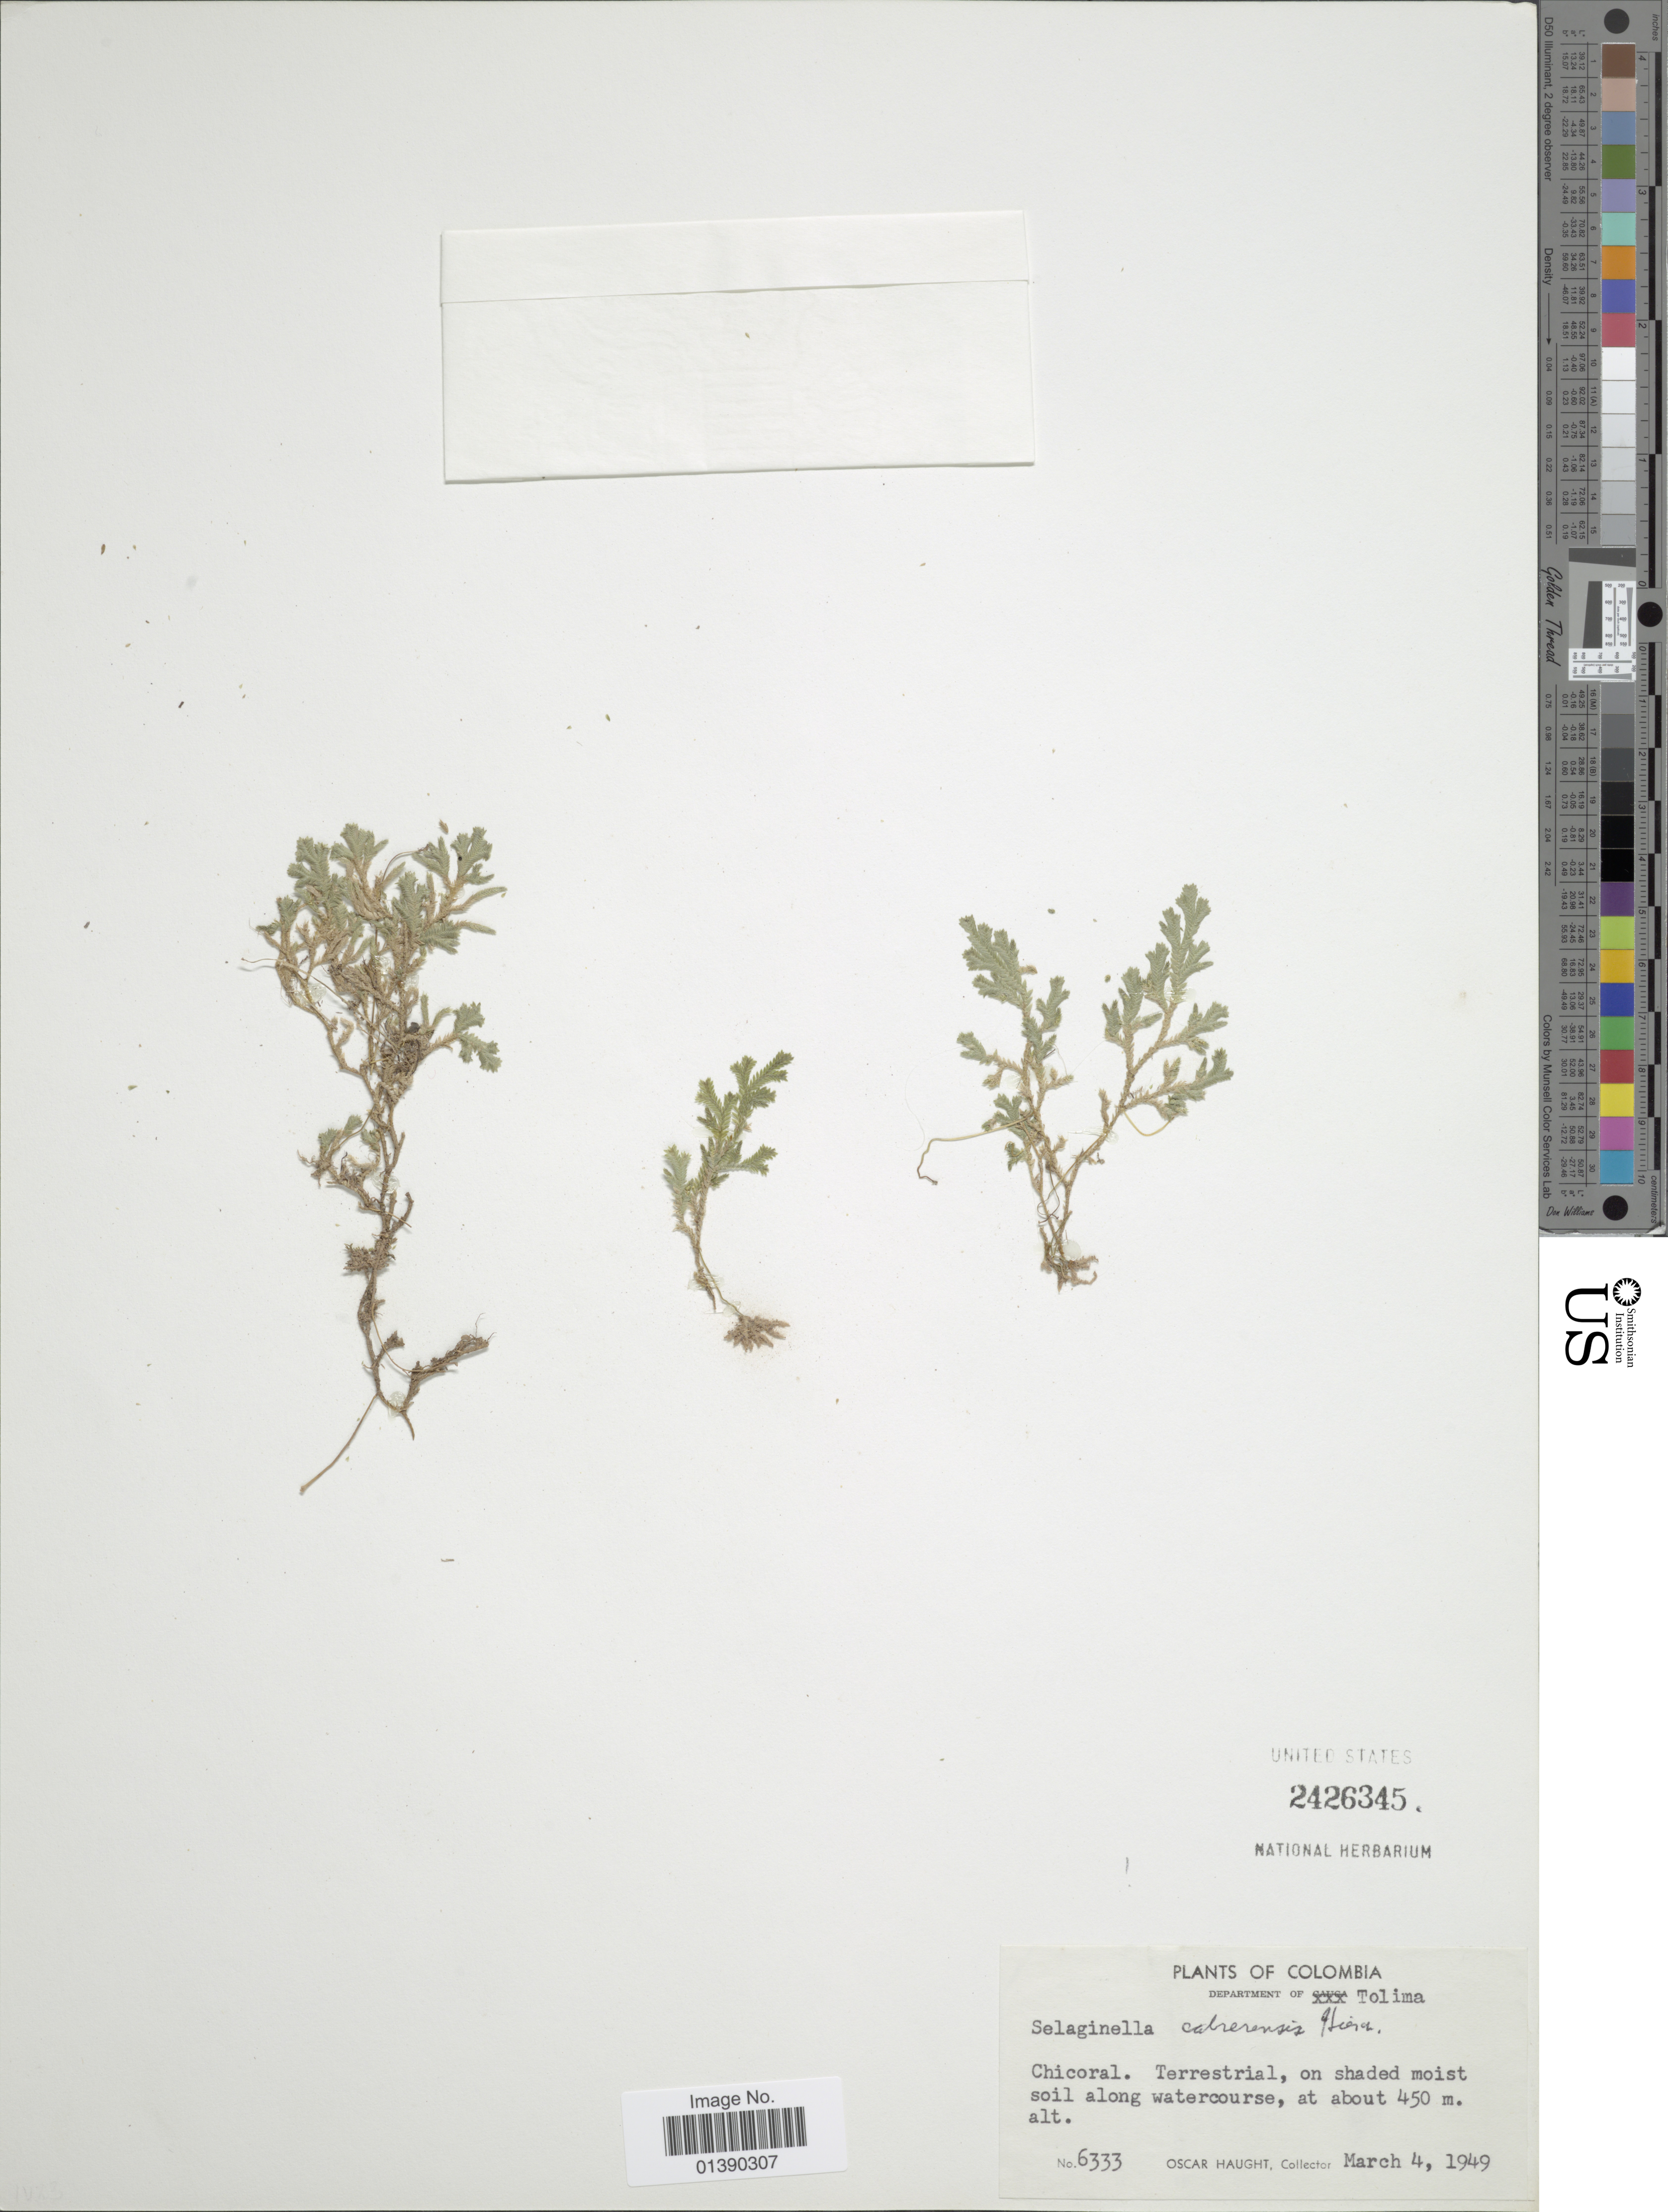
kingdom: Plantae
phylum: Tracheophyta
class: Lycopodiopsida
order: Selaginellales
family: Selaginellaceae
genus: Selaginella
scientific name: Selaginella cabrerensis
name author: Hieron.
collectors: O. L. Haught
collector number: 6333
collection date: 1949-03-04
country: Colombia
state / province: Tolima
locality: Chicoral. Terrestial, on shaded moist soil along waterhouse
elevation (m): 450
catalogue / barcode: US 2426345